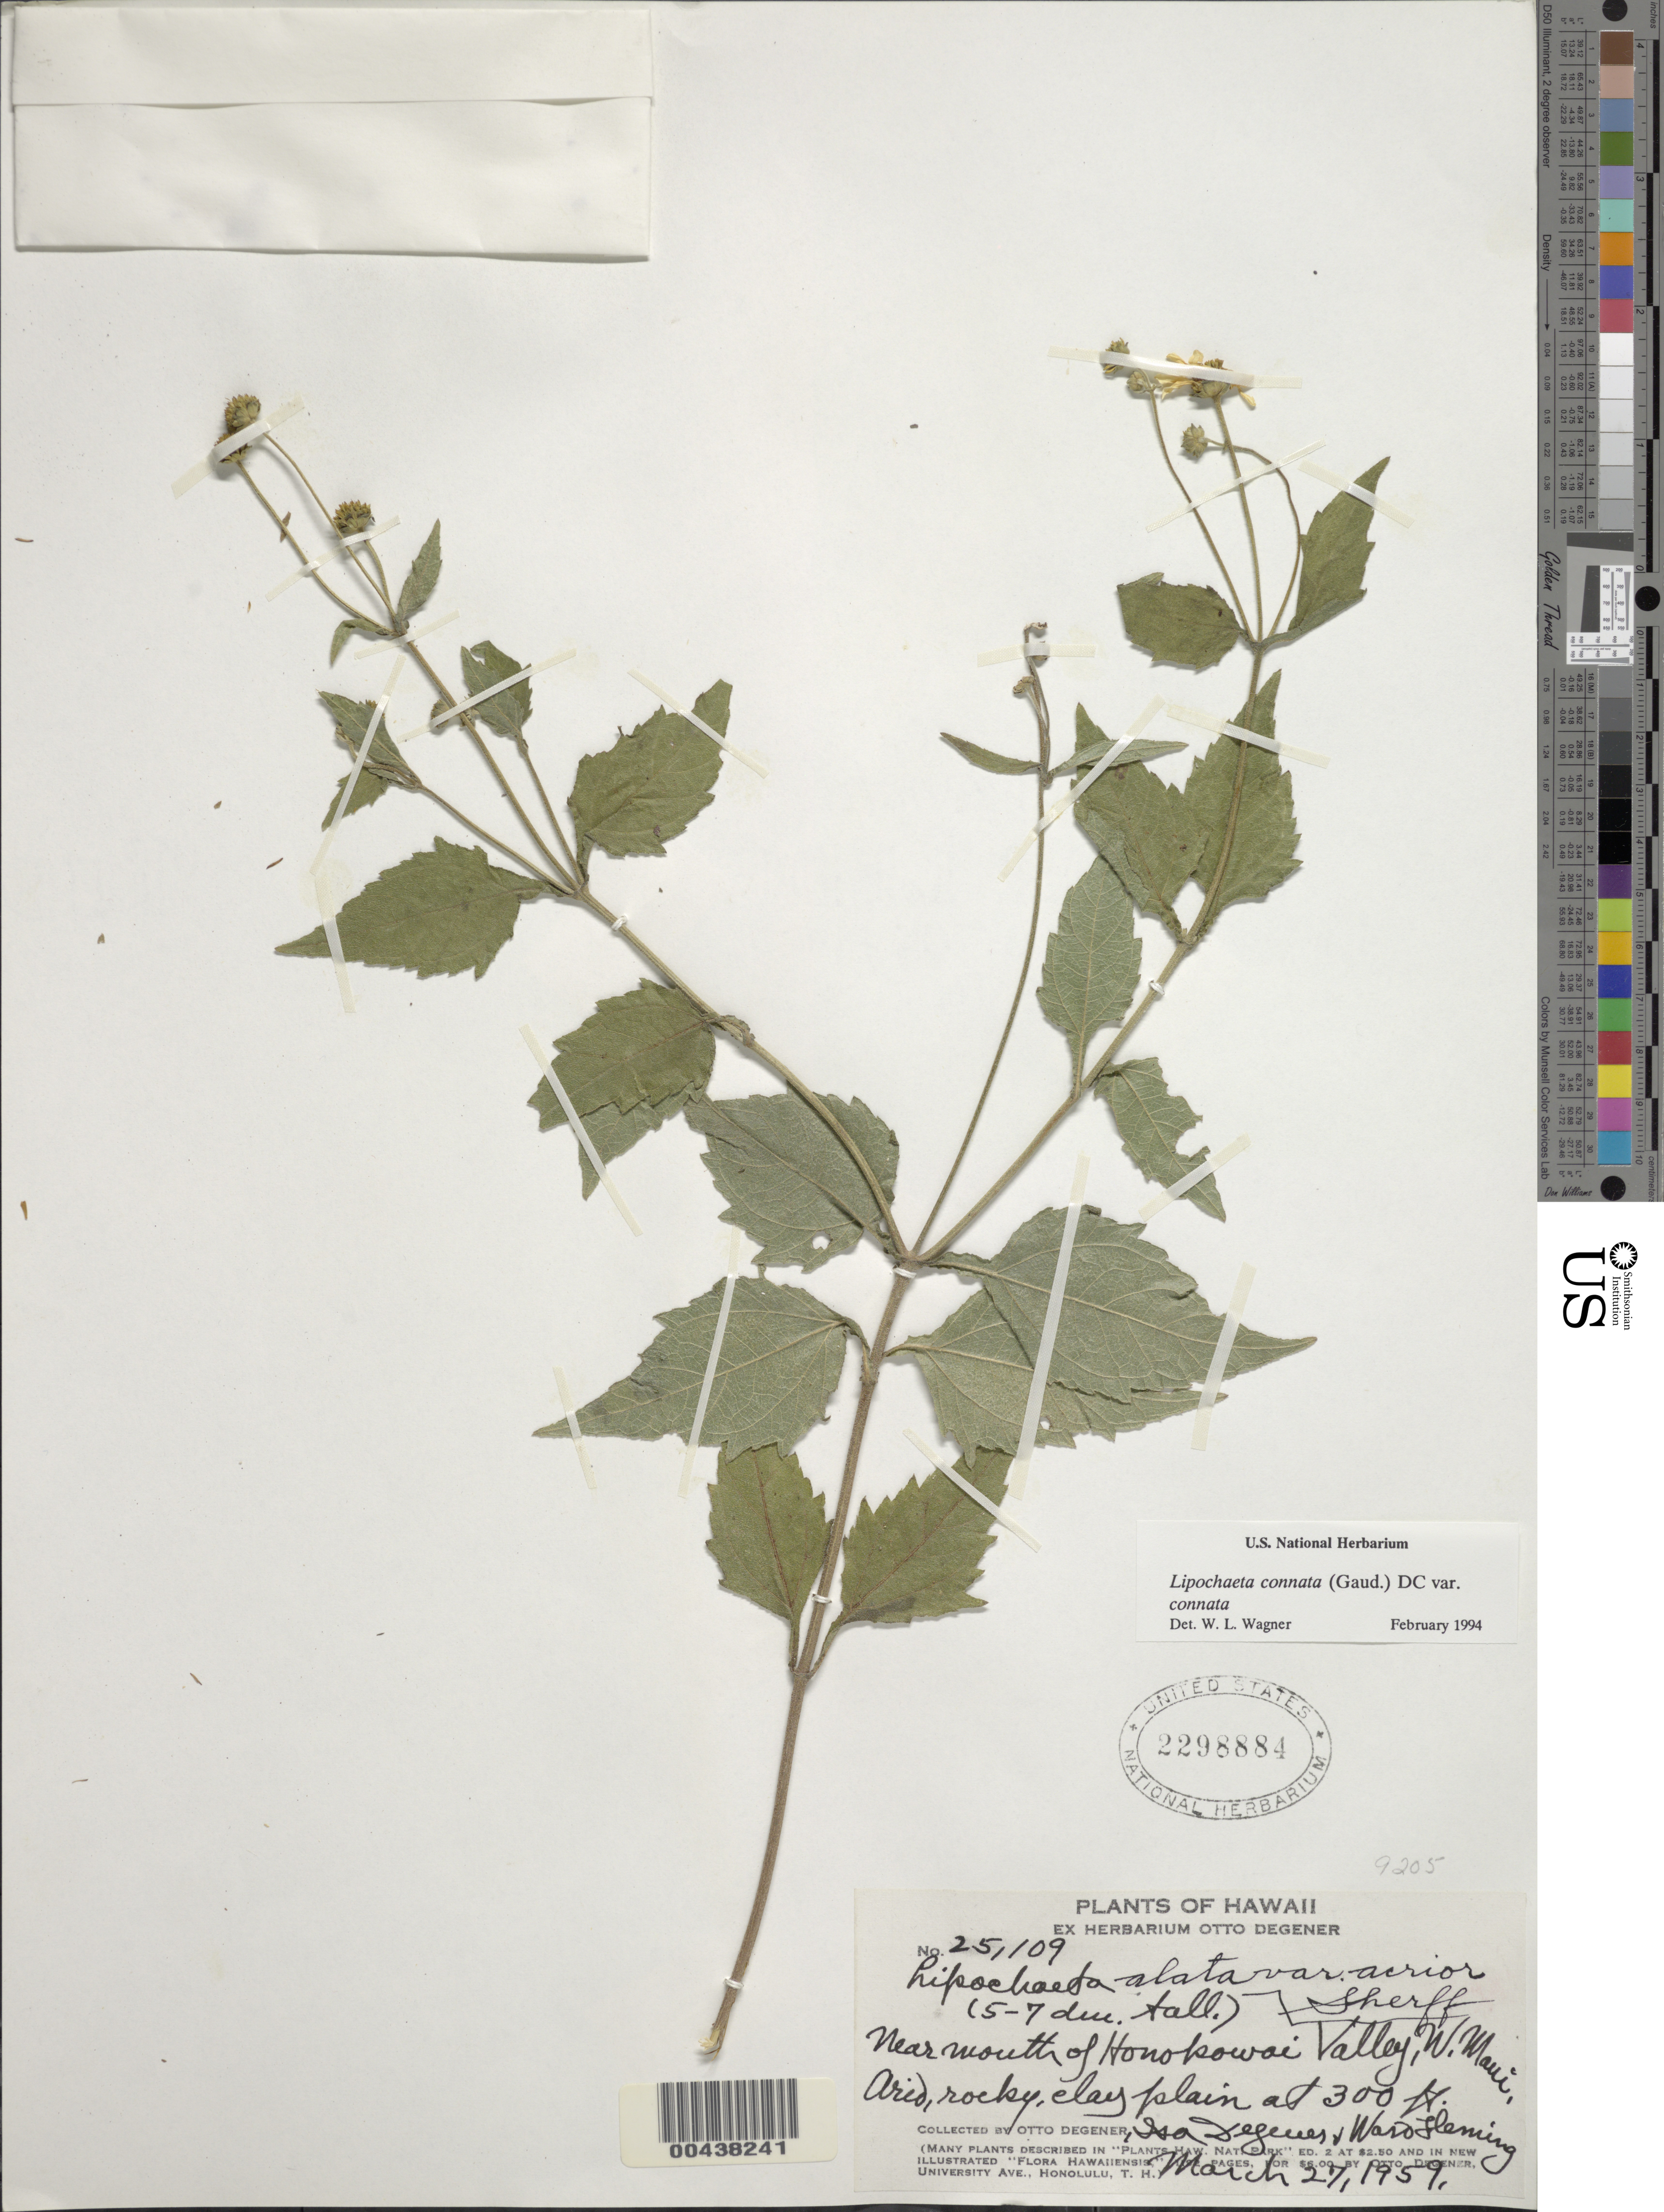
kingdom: Plantae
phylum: Tracheophyta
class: Magnoliopsida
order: Asterales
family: Asteraceae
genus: Lipochaeta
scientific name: Lipochaeta connata subsp. connata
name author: (Gaudich.) DC.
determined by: Wagner, W. L., (BOT), Smithsonian Institution - National Museum of Natural History (UNITED STATES)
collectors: O. Degener, I. Degener & W. Fleming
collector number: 25109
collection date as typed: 27 Mar 1959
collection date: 1959-03-27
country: United States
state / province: Hawaii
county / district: Maui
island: Maui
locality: Near mouth of Honokowai Valley, West Maui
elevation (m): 91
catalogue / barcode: US 2298884